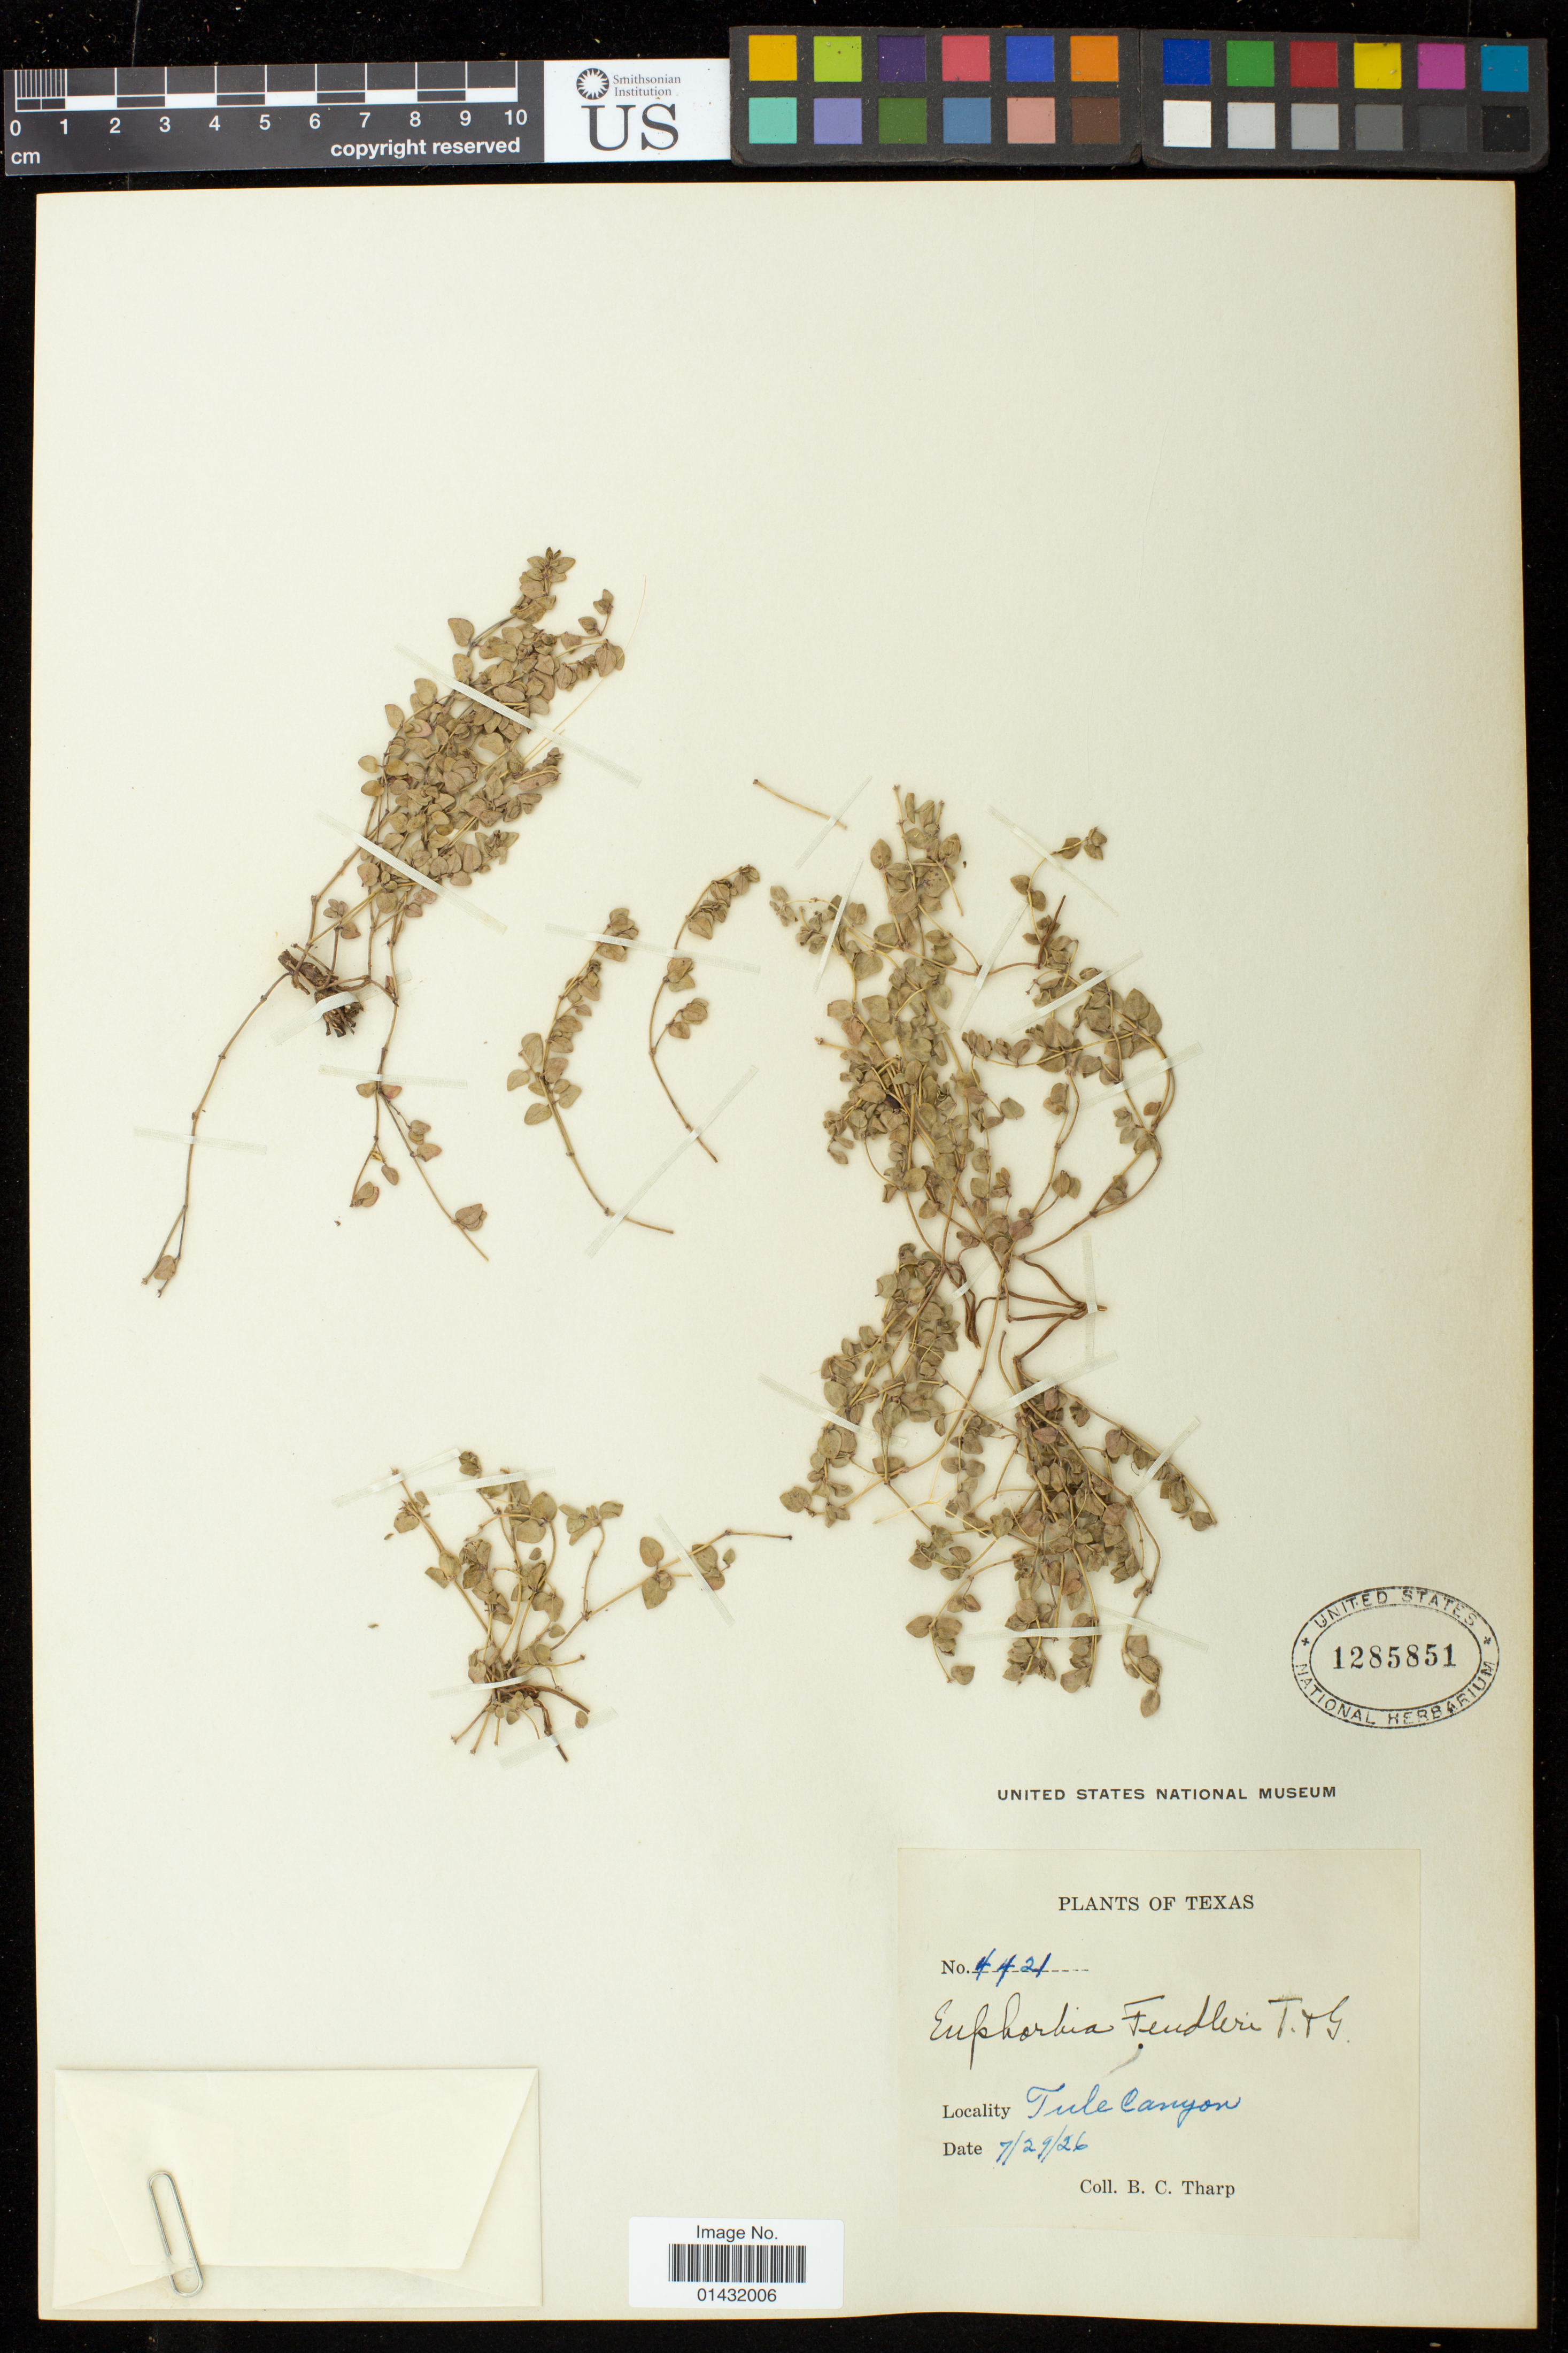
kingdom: Plantae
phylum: Tracheophyta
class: Magnoliopsida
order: Malpighiales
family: Euphorbiaceae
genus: Euphorbia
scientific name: Euphorbia fendleri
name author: Torr. & A. Gray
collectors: B. C. Tharp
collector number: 4421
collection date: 1926-07-29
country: United States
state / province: Texas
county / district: Swisher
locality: Tule Canyon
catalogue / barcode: US 1285851